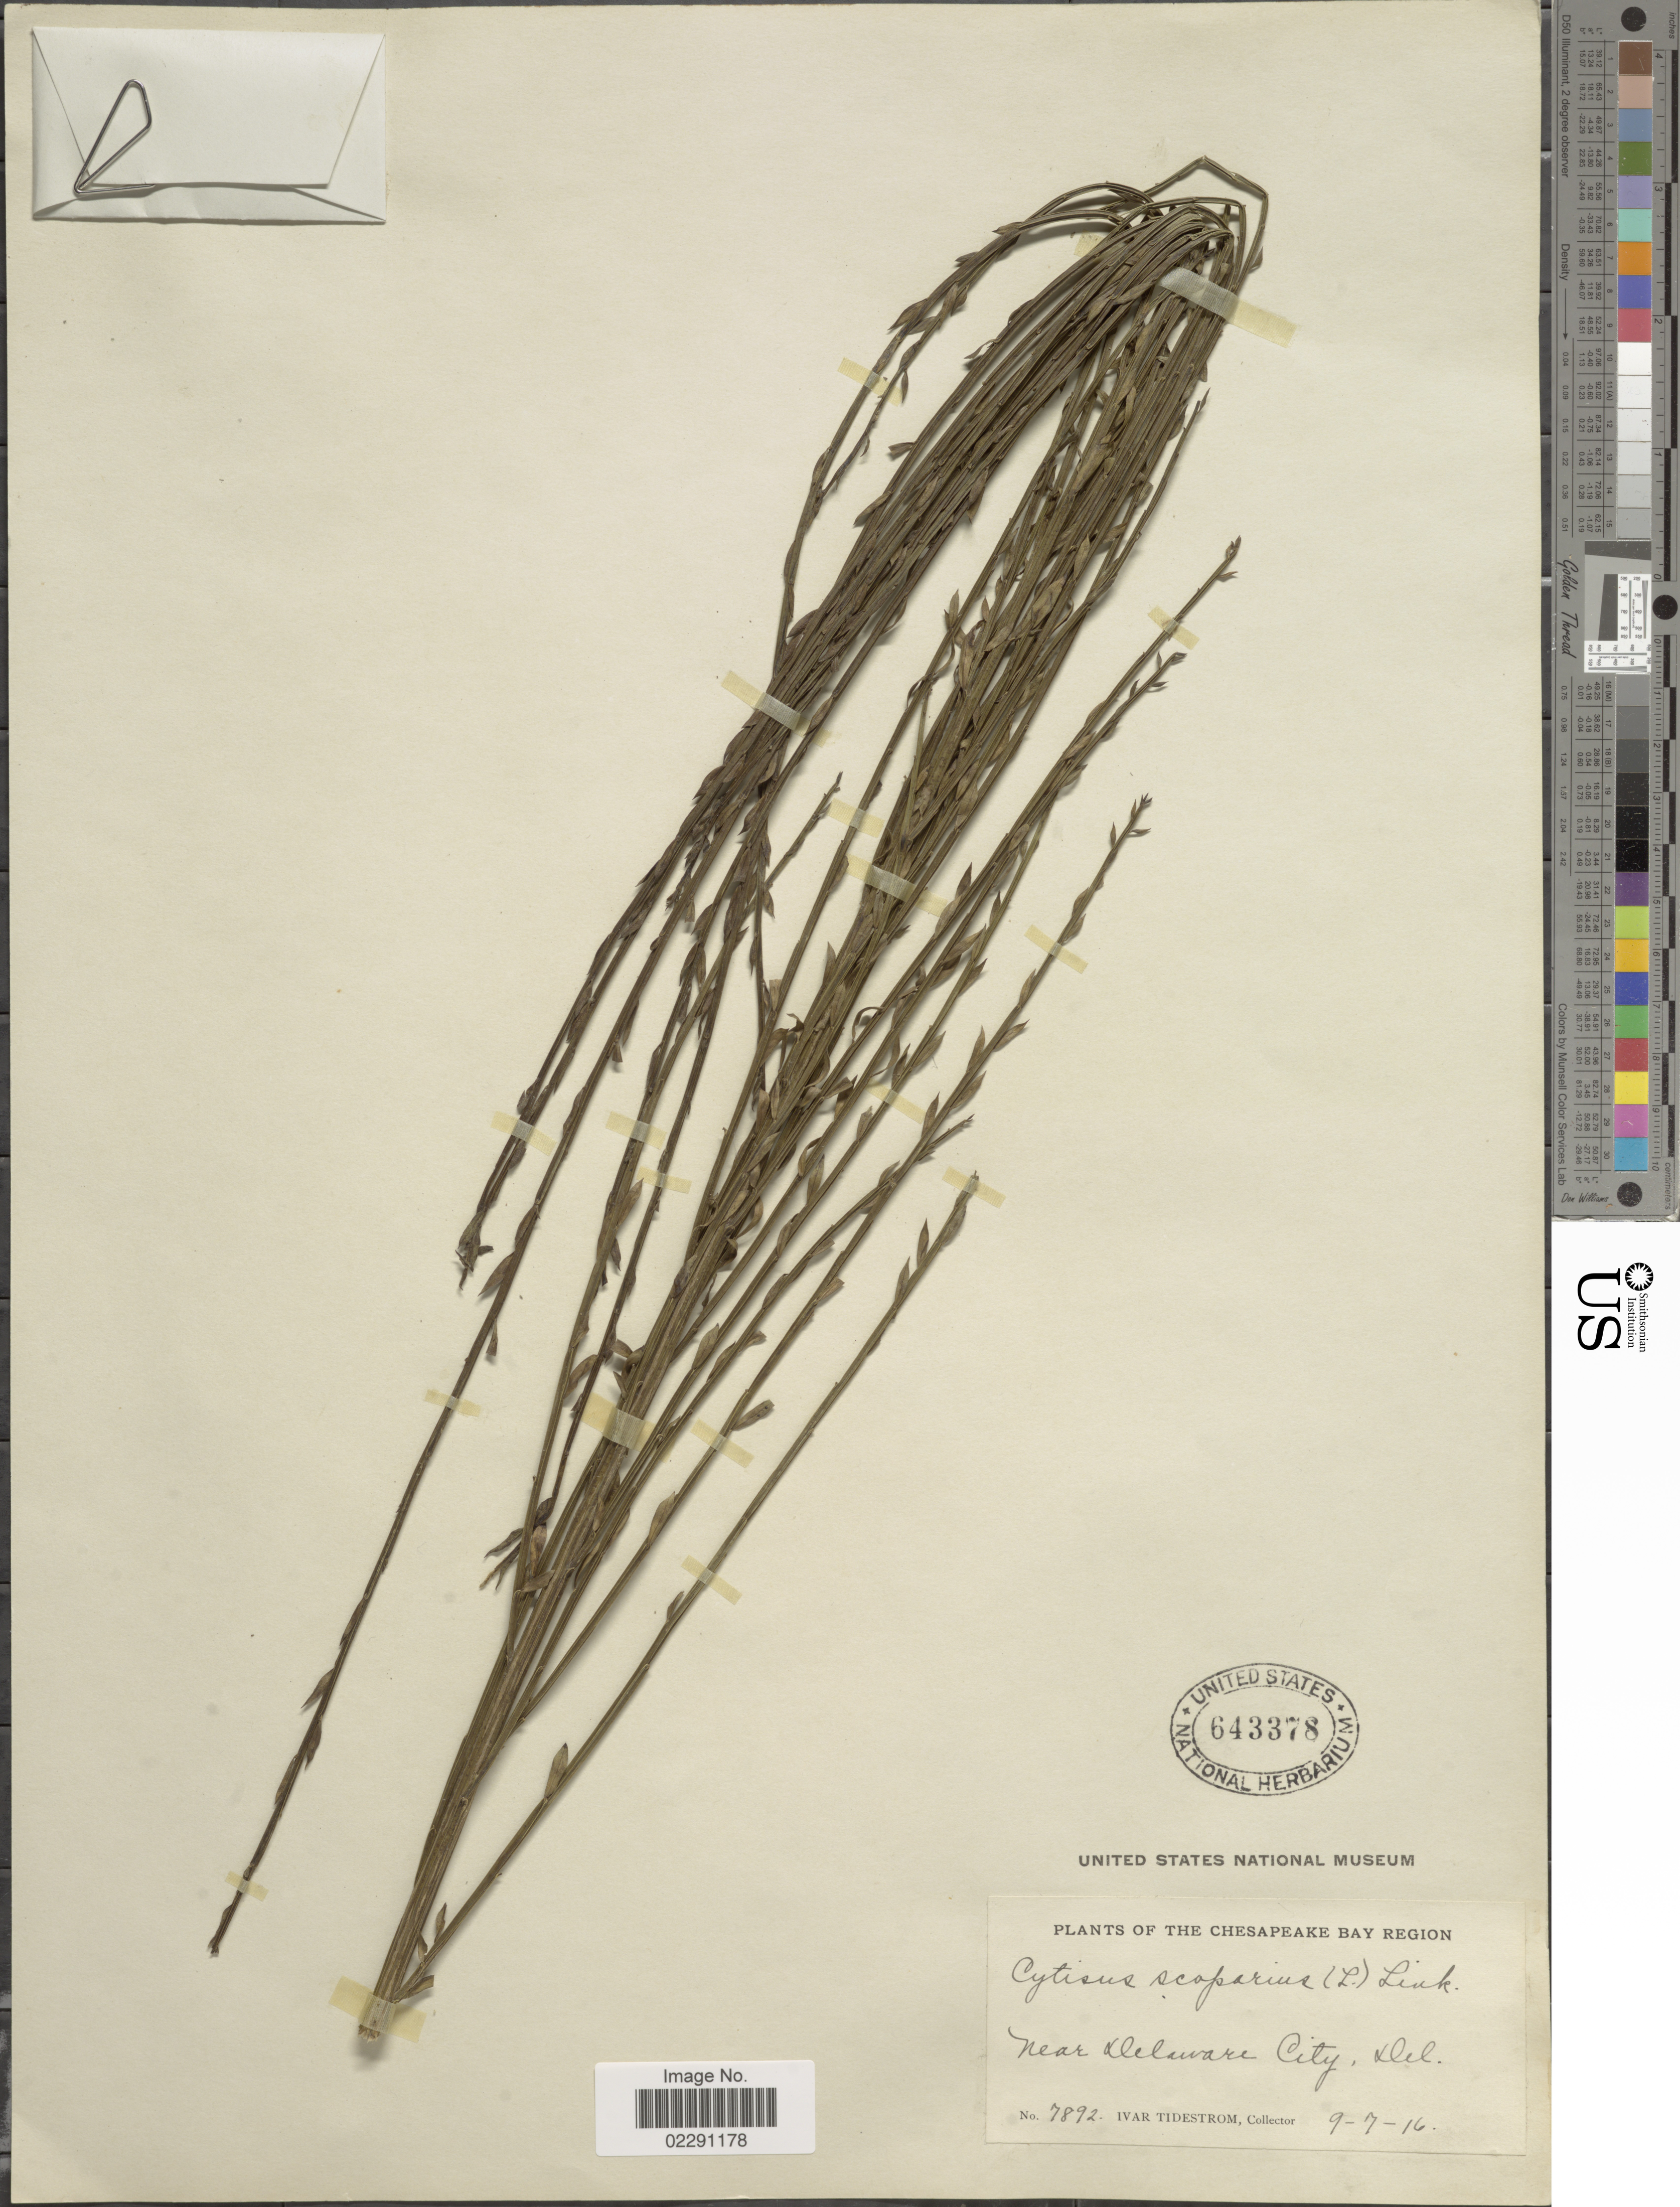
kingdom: Plantae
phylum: Tracheophyta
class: Magnoliopsida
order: Fabales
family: Fabaceae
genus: Cytisus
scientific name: Cytisus scoparius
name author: (L.) Link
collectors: I. F. Tidestrom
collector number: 7892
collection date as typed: Transcribed d/m/y: 9/7/16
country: United States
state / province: Delaware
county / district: New Castle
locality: Chesapeake Bay Region, near Delaware City, Del.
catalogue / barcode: US 643378